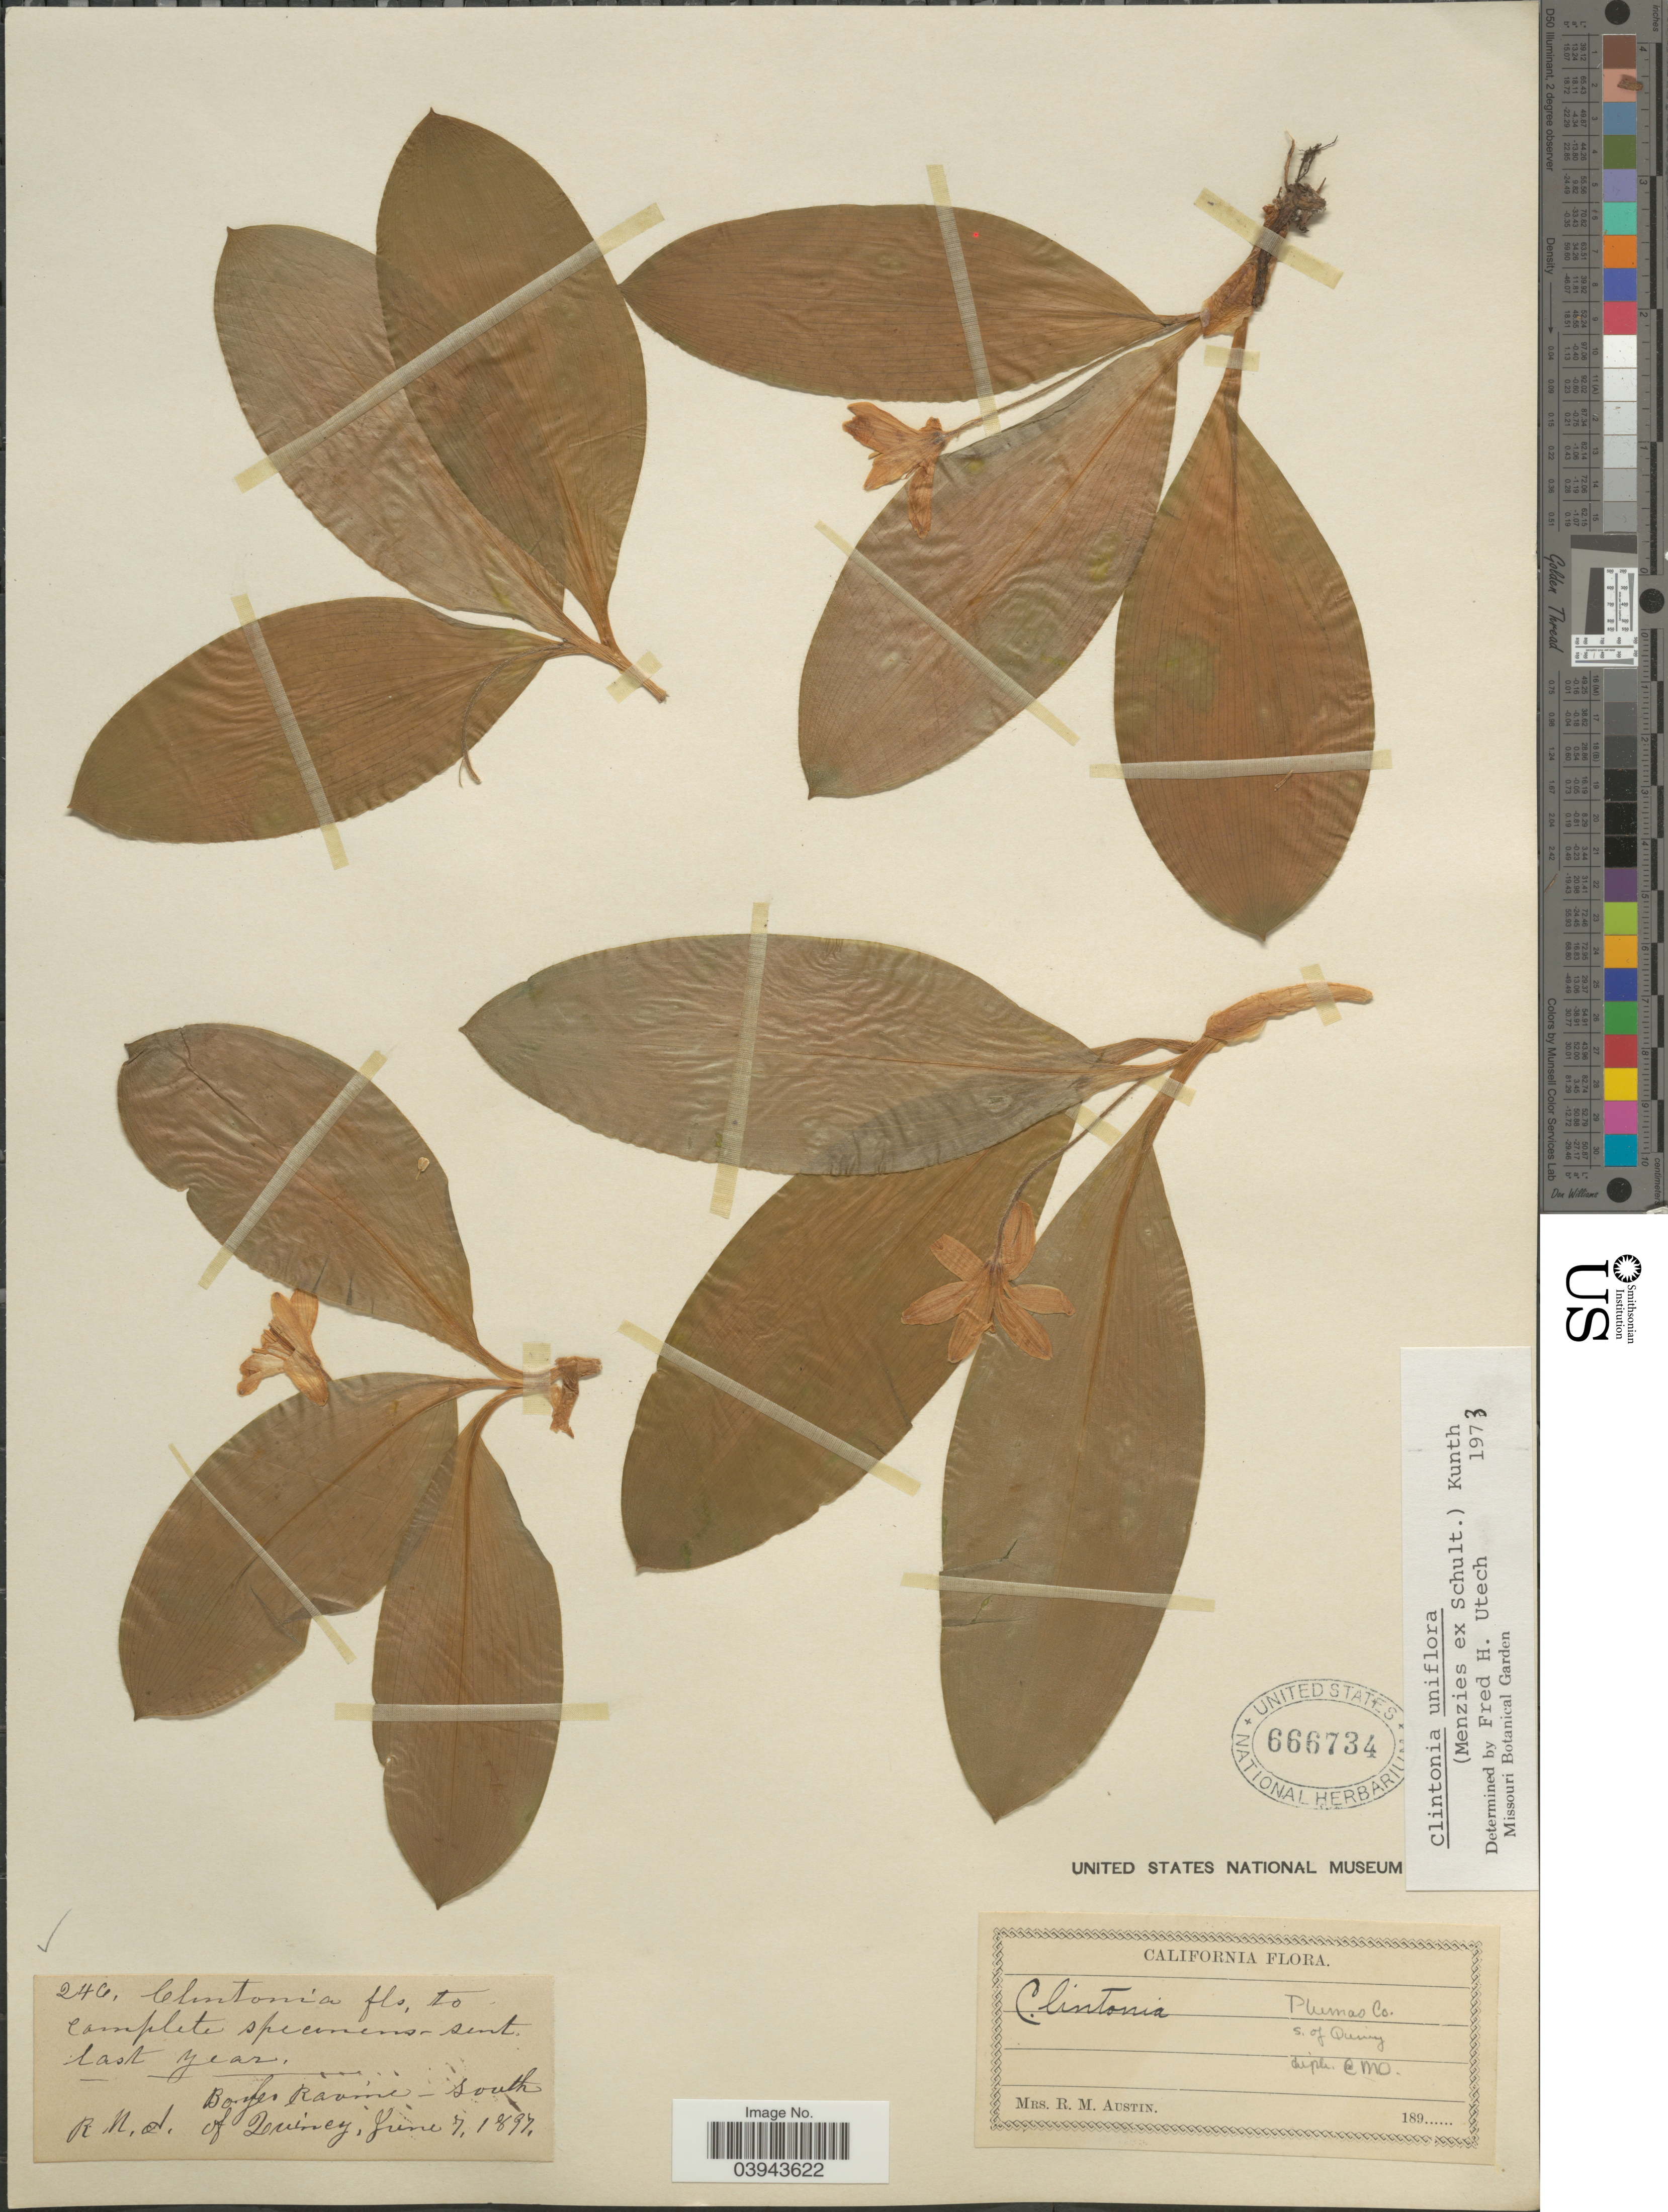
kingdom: Plantae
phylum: Tracheophyta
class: Liliopsida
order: Liliales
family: Liliaceae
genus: Clintonia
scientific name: Clintonia uniflora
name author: Kunth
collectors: R. Austin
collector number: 246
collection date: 1897-06-07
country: United States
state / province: California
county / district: Plumas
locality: Boyles Ravine - South of Quincy. Plumas Co.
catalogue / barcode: US 666734